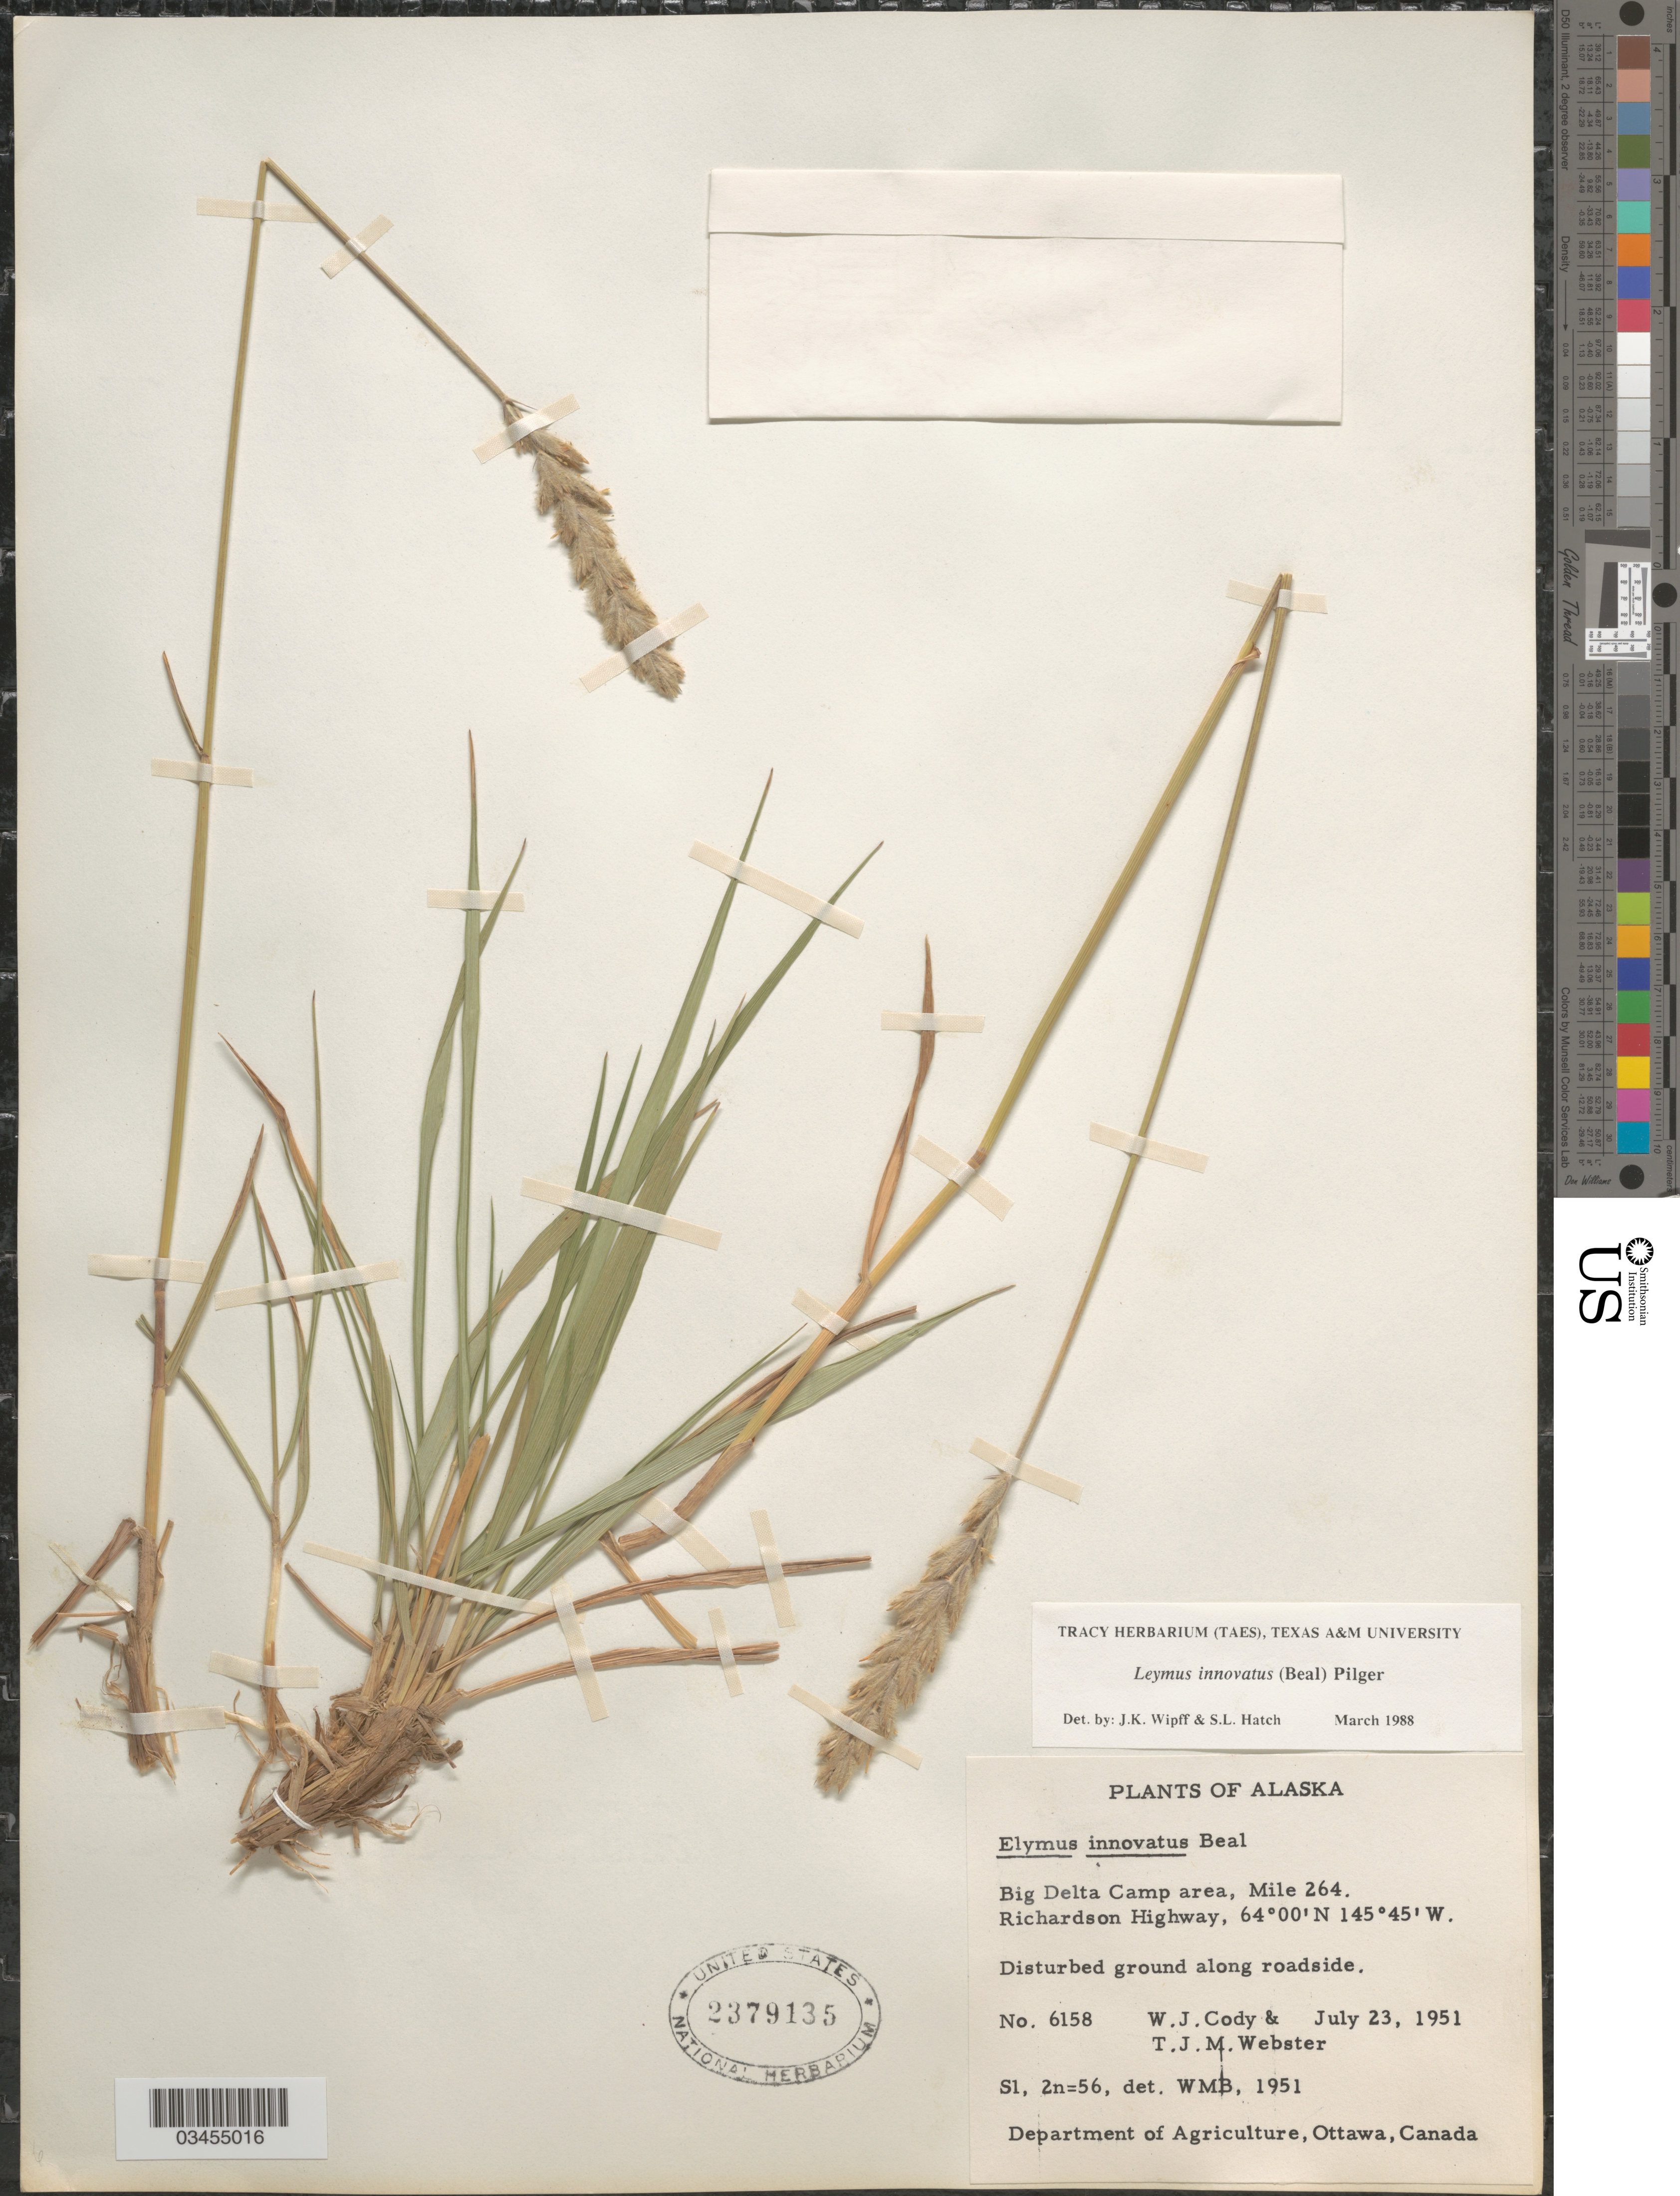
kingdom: Plantae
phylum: Tracheophyta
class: Liliopsida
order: Poales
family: Poaceae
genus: Leymus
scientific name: Leymus innovatus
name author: (W.J. Beal) Pilg.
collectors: W. Cody & T. J. Webster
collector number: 6158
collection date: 1951-07-23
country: United States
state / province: Alaska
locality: Big Delta Camp area, Mile 264. Richardson Highway. Disturbed ground along roadside.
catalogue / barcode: US 2379135